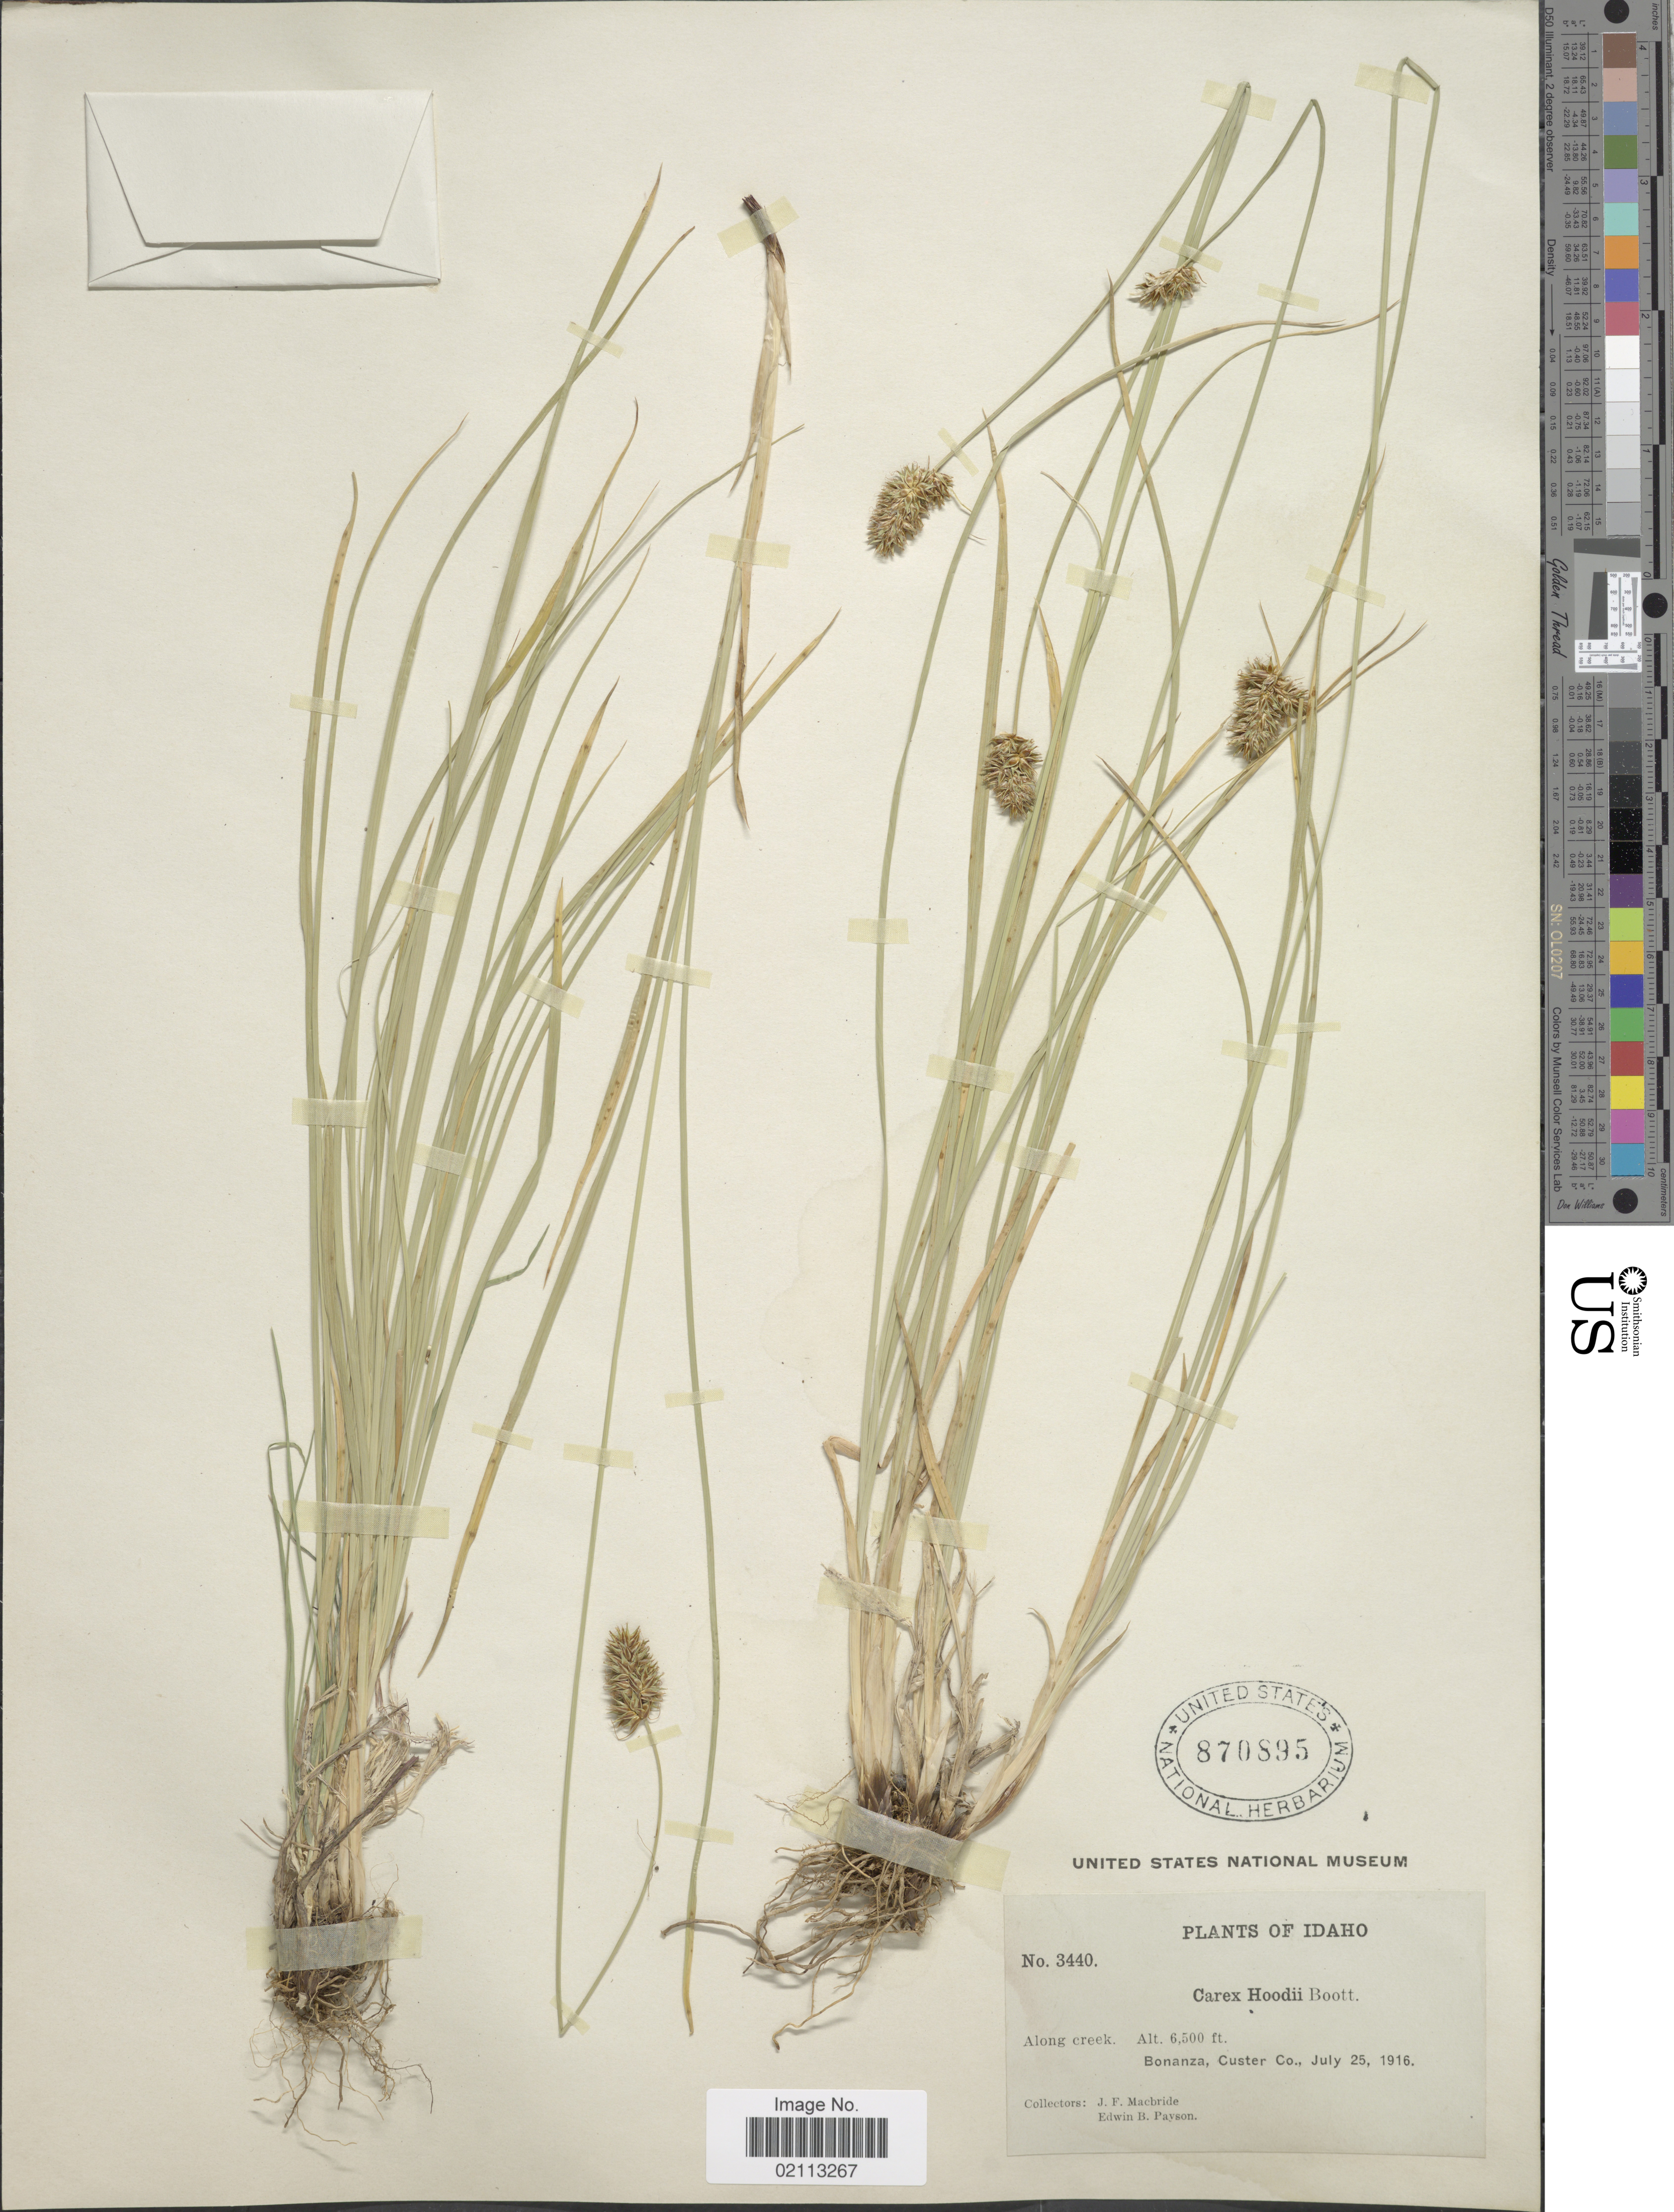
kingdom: Plantae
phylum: Tracheophyta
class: Liliopsida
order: Poales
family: Cyperaceae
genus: Carex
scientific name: Carex hoodii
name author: Boott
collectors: J. F. Macbride & E. B. Payson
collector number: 3440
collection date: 1916-07-25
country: United States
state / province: Idaho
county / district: Custer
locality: Bonanza.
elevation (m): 1981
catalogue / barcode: US 870895